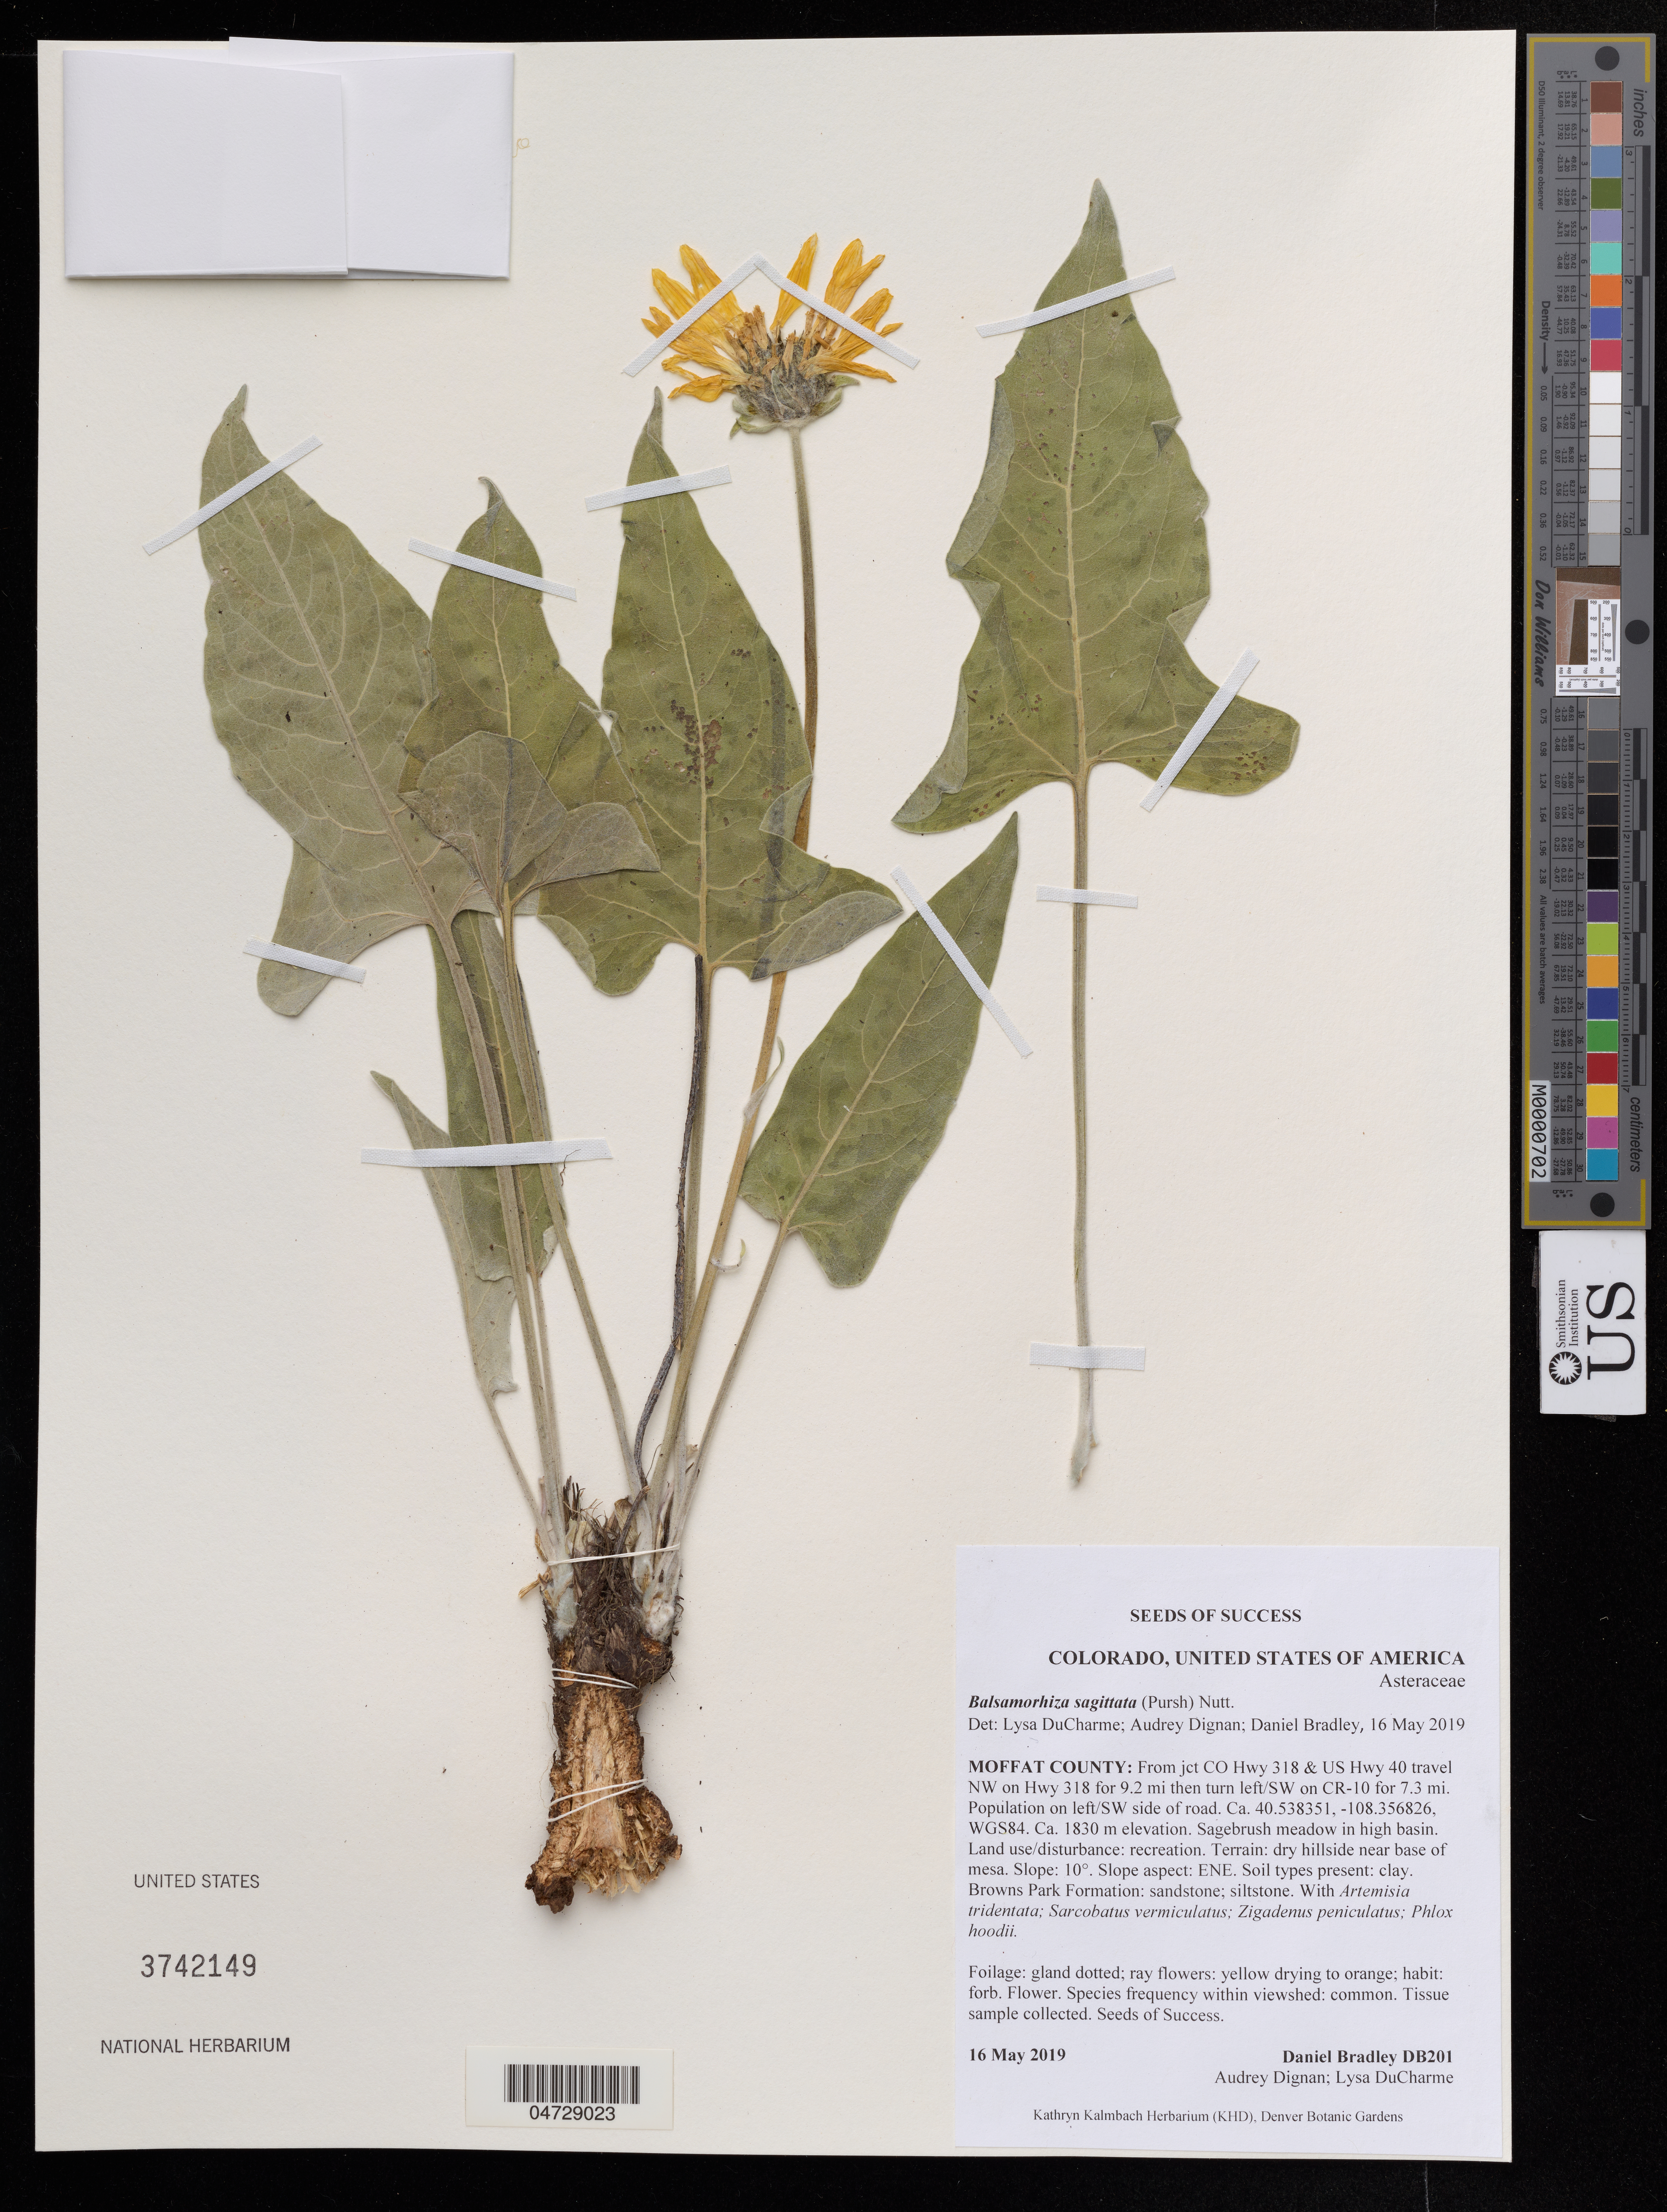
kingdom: Plantae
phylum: Tracheophyta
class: Magnoliopsida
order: Asterales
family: Asteraceae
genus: Balsamorhiza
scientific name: Balsamorhiza sagittata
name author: (Pursh) Nutt.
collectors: D. Bradley, A. Dignan & L. DuCharme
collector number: DB201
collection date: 2019-05-16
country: United States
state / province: Colorado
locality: Moffat County: From jct CO Hwy 318 & US Hwy 40 travel NW on Hwy 318 for 9.2 mi then turn left/SW on CR-10 for 7.3 mi. Population on left/SW side of road.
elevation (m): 1830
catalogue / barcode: US 3742149